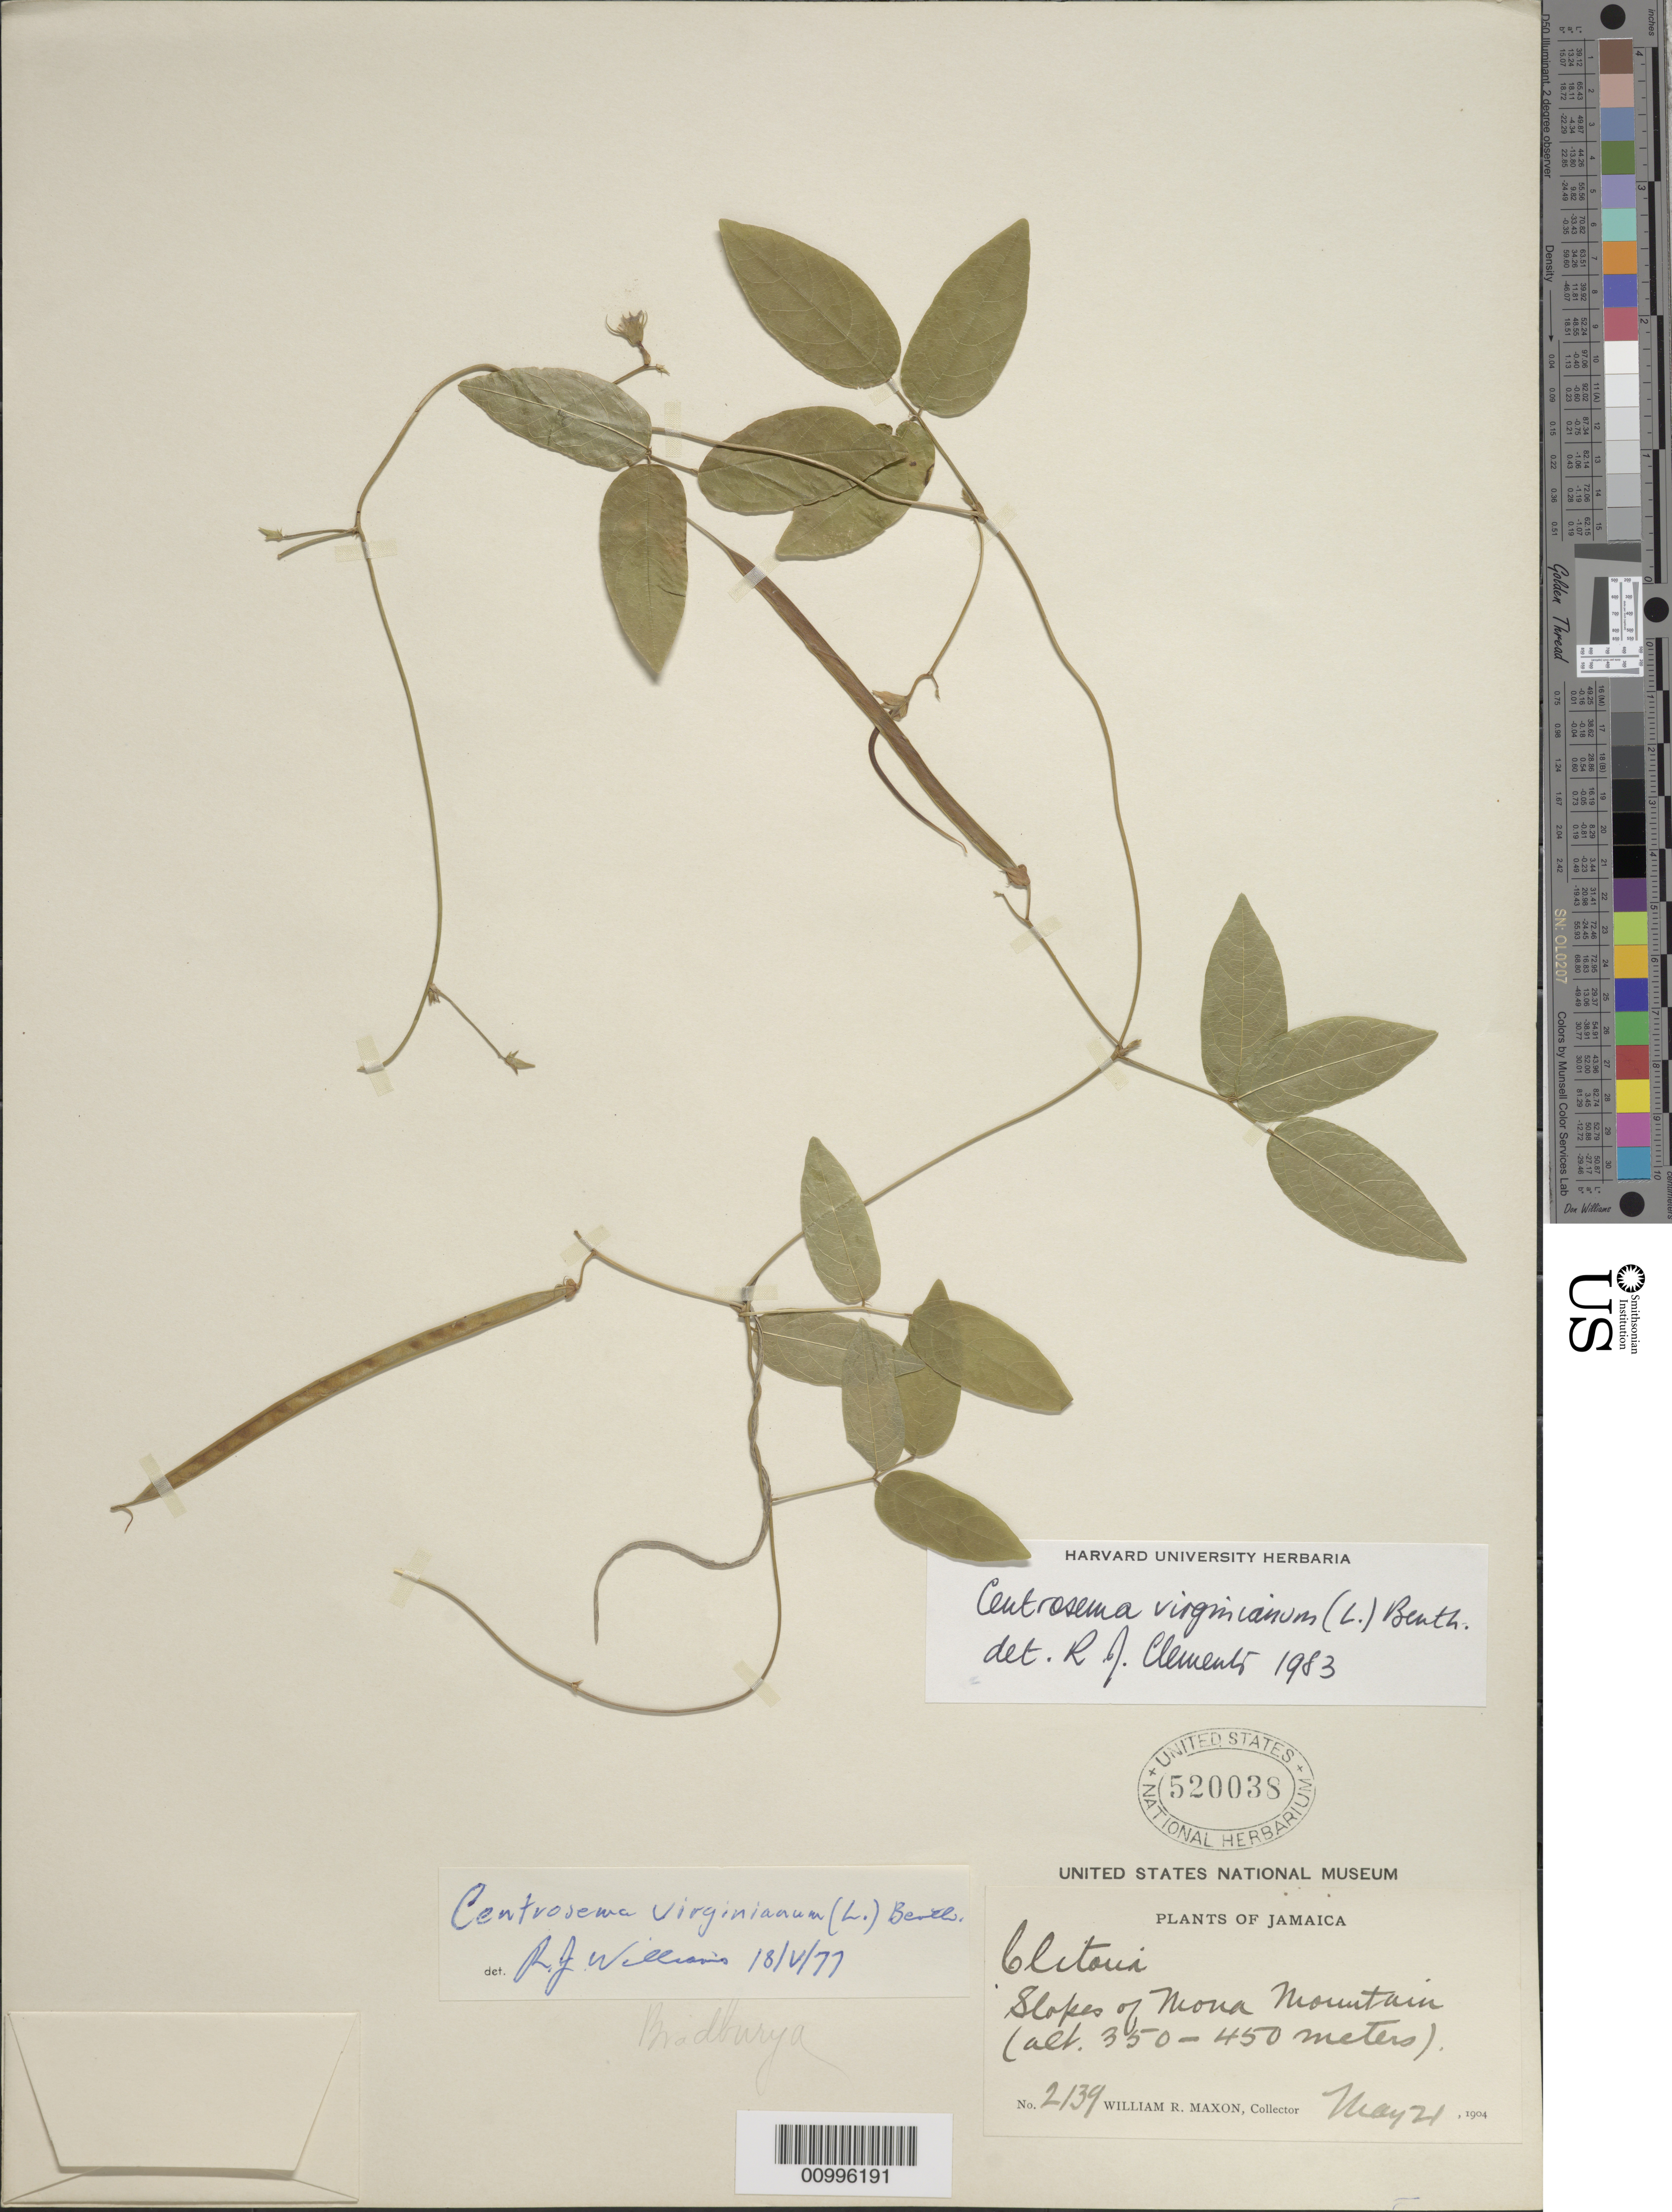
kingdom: Plantae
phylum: Tracheophyta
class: Magnoliopsida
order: Fabales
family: Fabaceae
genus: Centrosema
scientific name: Centrosema virginianum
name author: (L.) Benth.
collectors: W. R. Maxon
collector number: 2139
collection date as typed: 21 May 1904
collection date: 1904-05-21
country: Jamaica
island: Jamaica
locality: Slopes of Mona Mts.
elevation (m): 350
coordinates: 0 N, 0 E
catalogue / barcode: US 520038